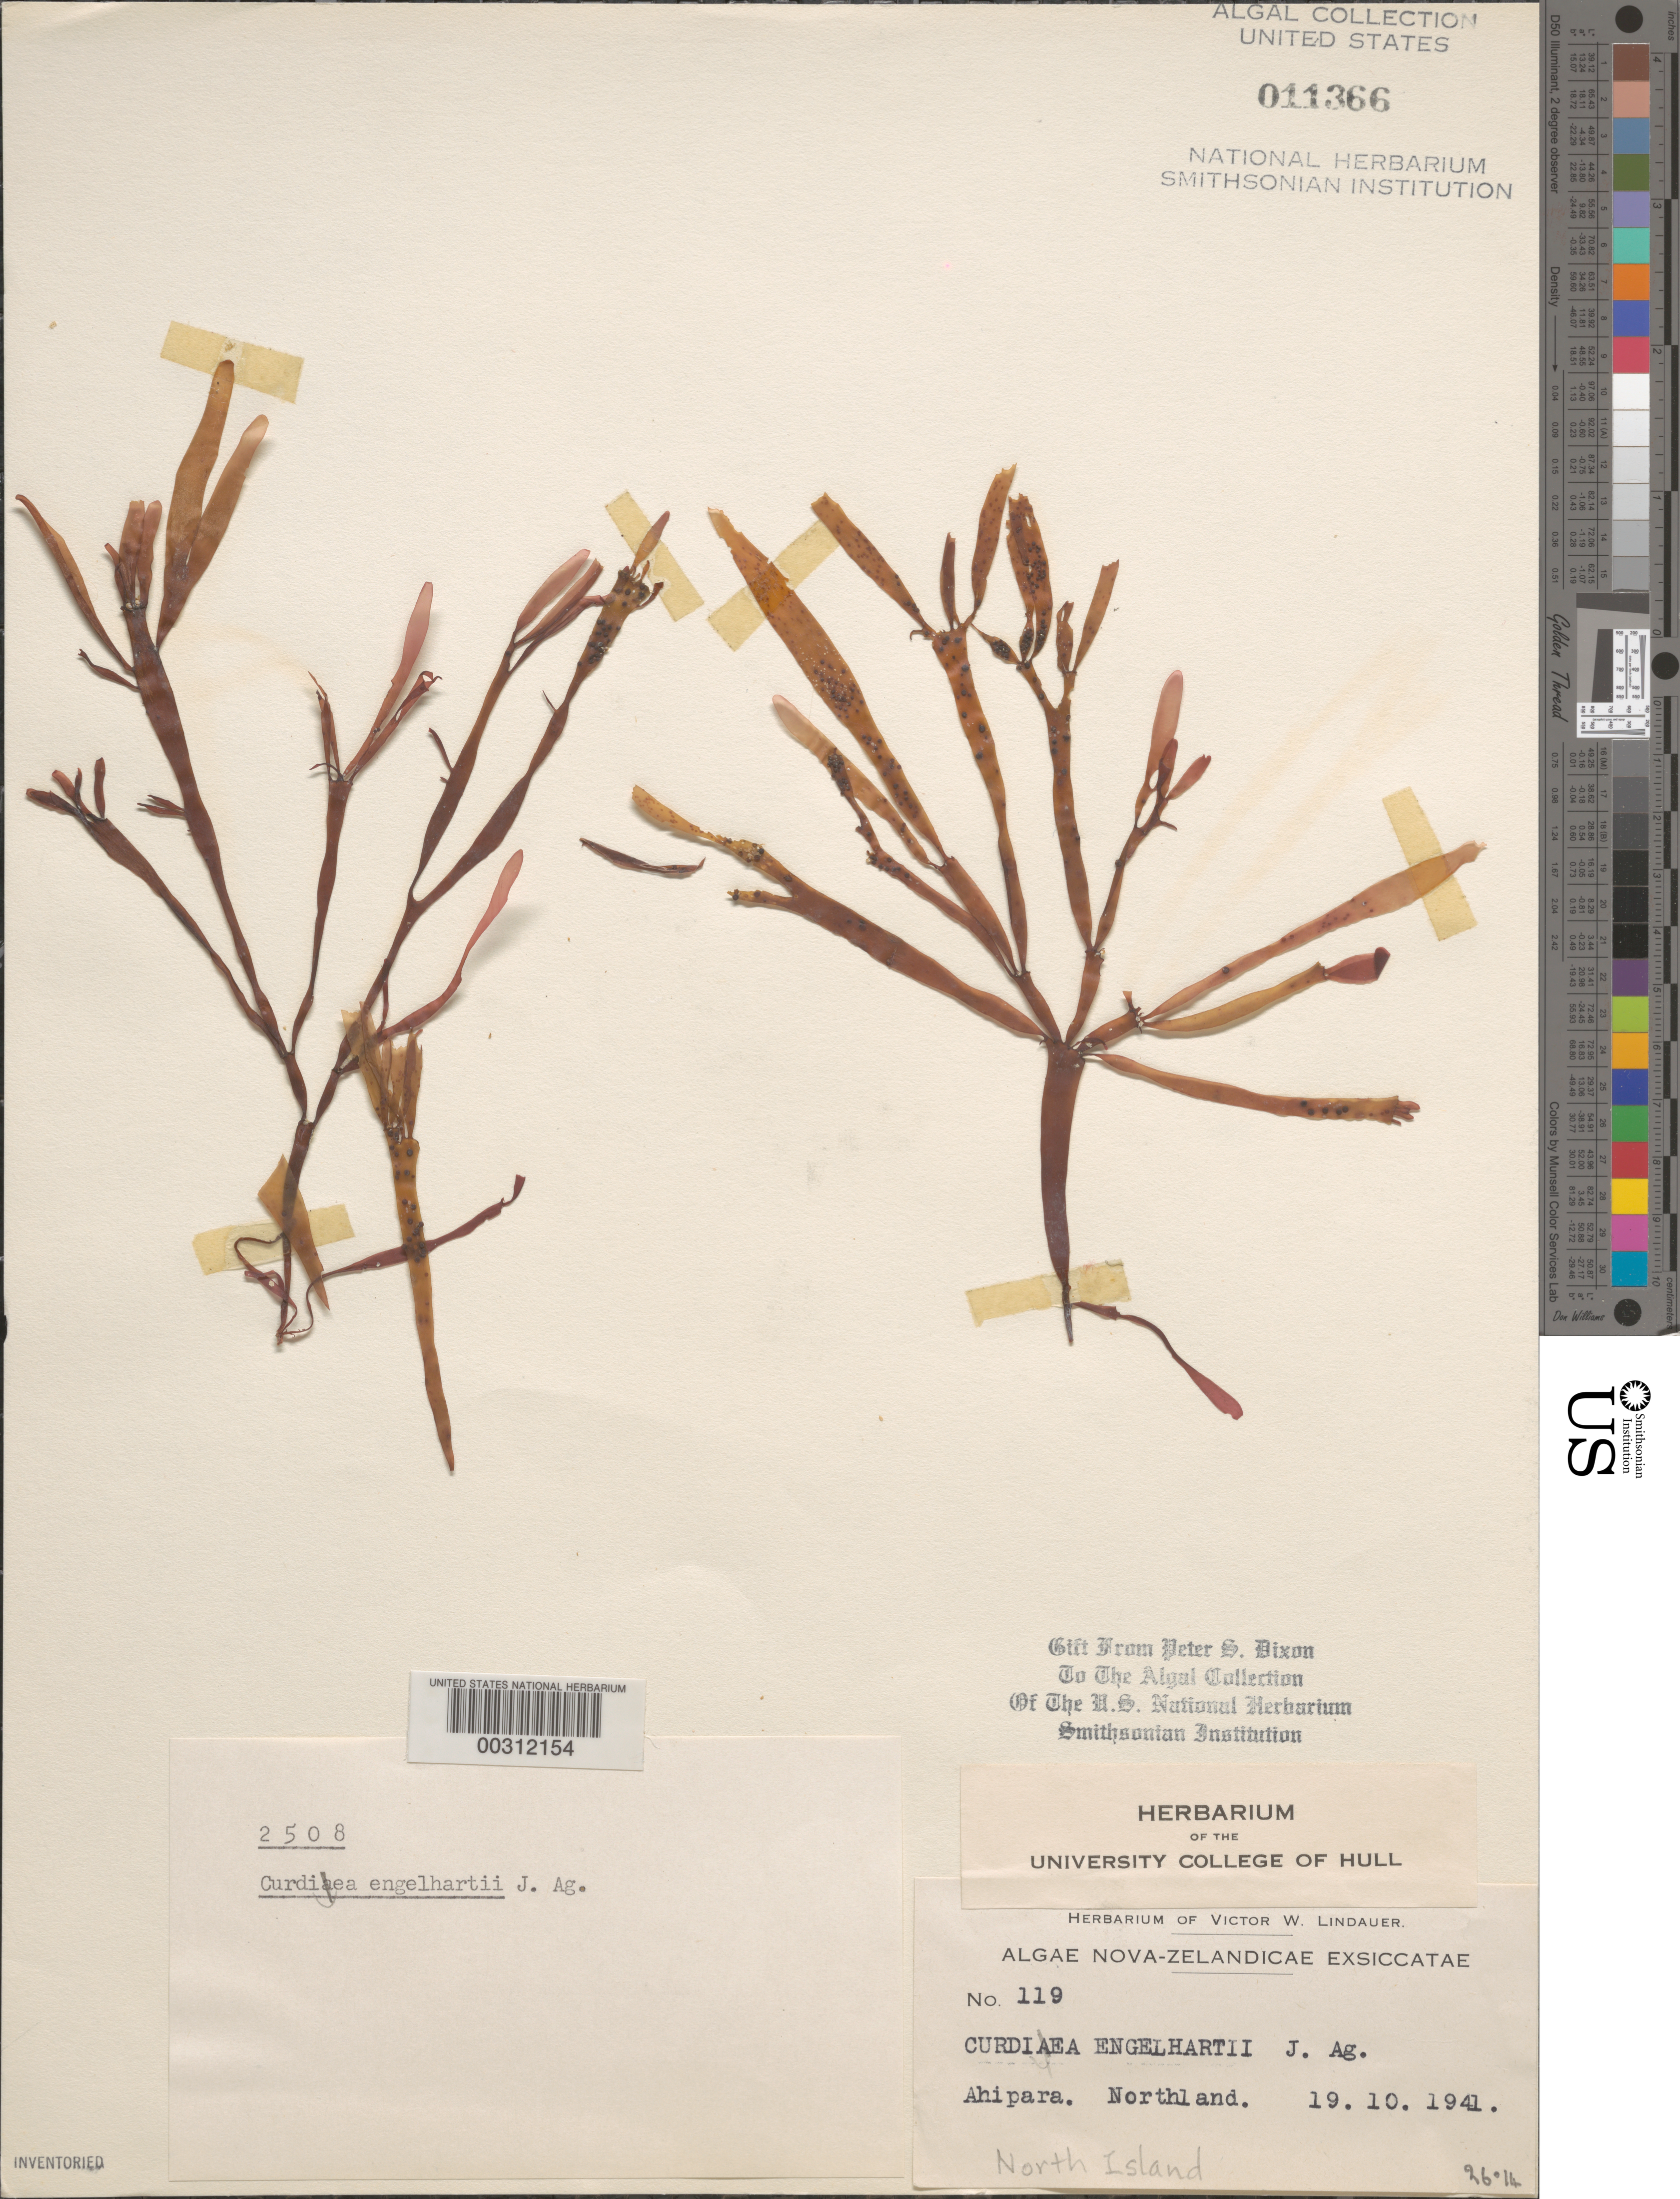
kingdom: Plantae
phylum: Rhodophyta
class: Florideophyceae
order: Gracilariales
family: Gracilariaceae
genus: Curdiea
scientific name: Curdiea angustata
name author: (Sonder) A.J.K. Millar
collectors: V. Lindauer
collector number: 119 & PSD 2508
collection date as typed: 19 Oct 1941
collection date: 1941-10-19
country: New Zealand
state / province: Northland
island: North Island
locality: Ahipara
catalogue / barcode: US 11366